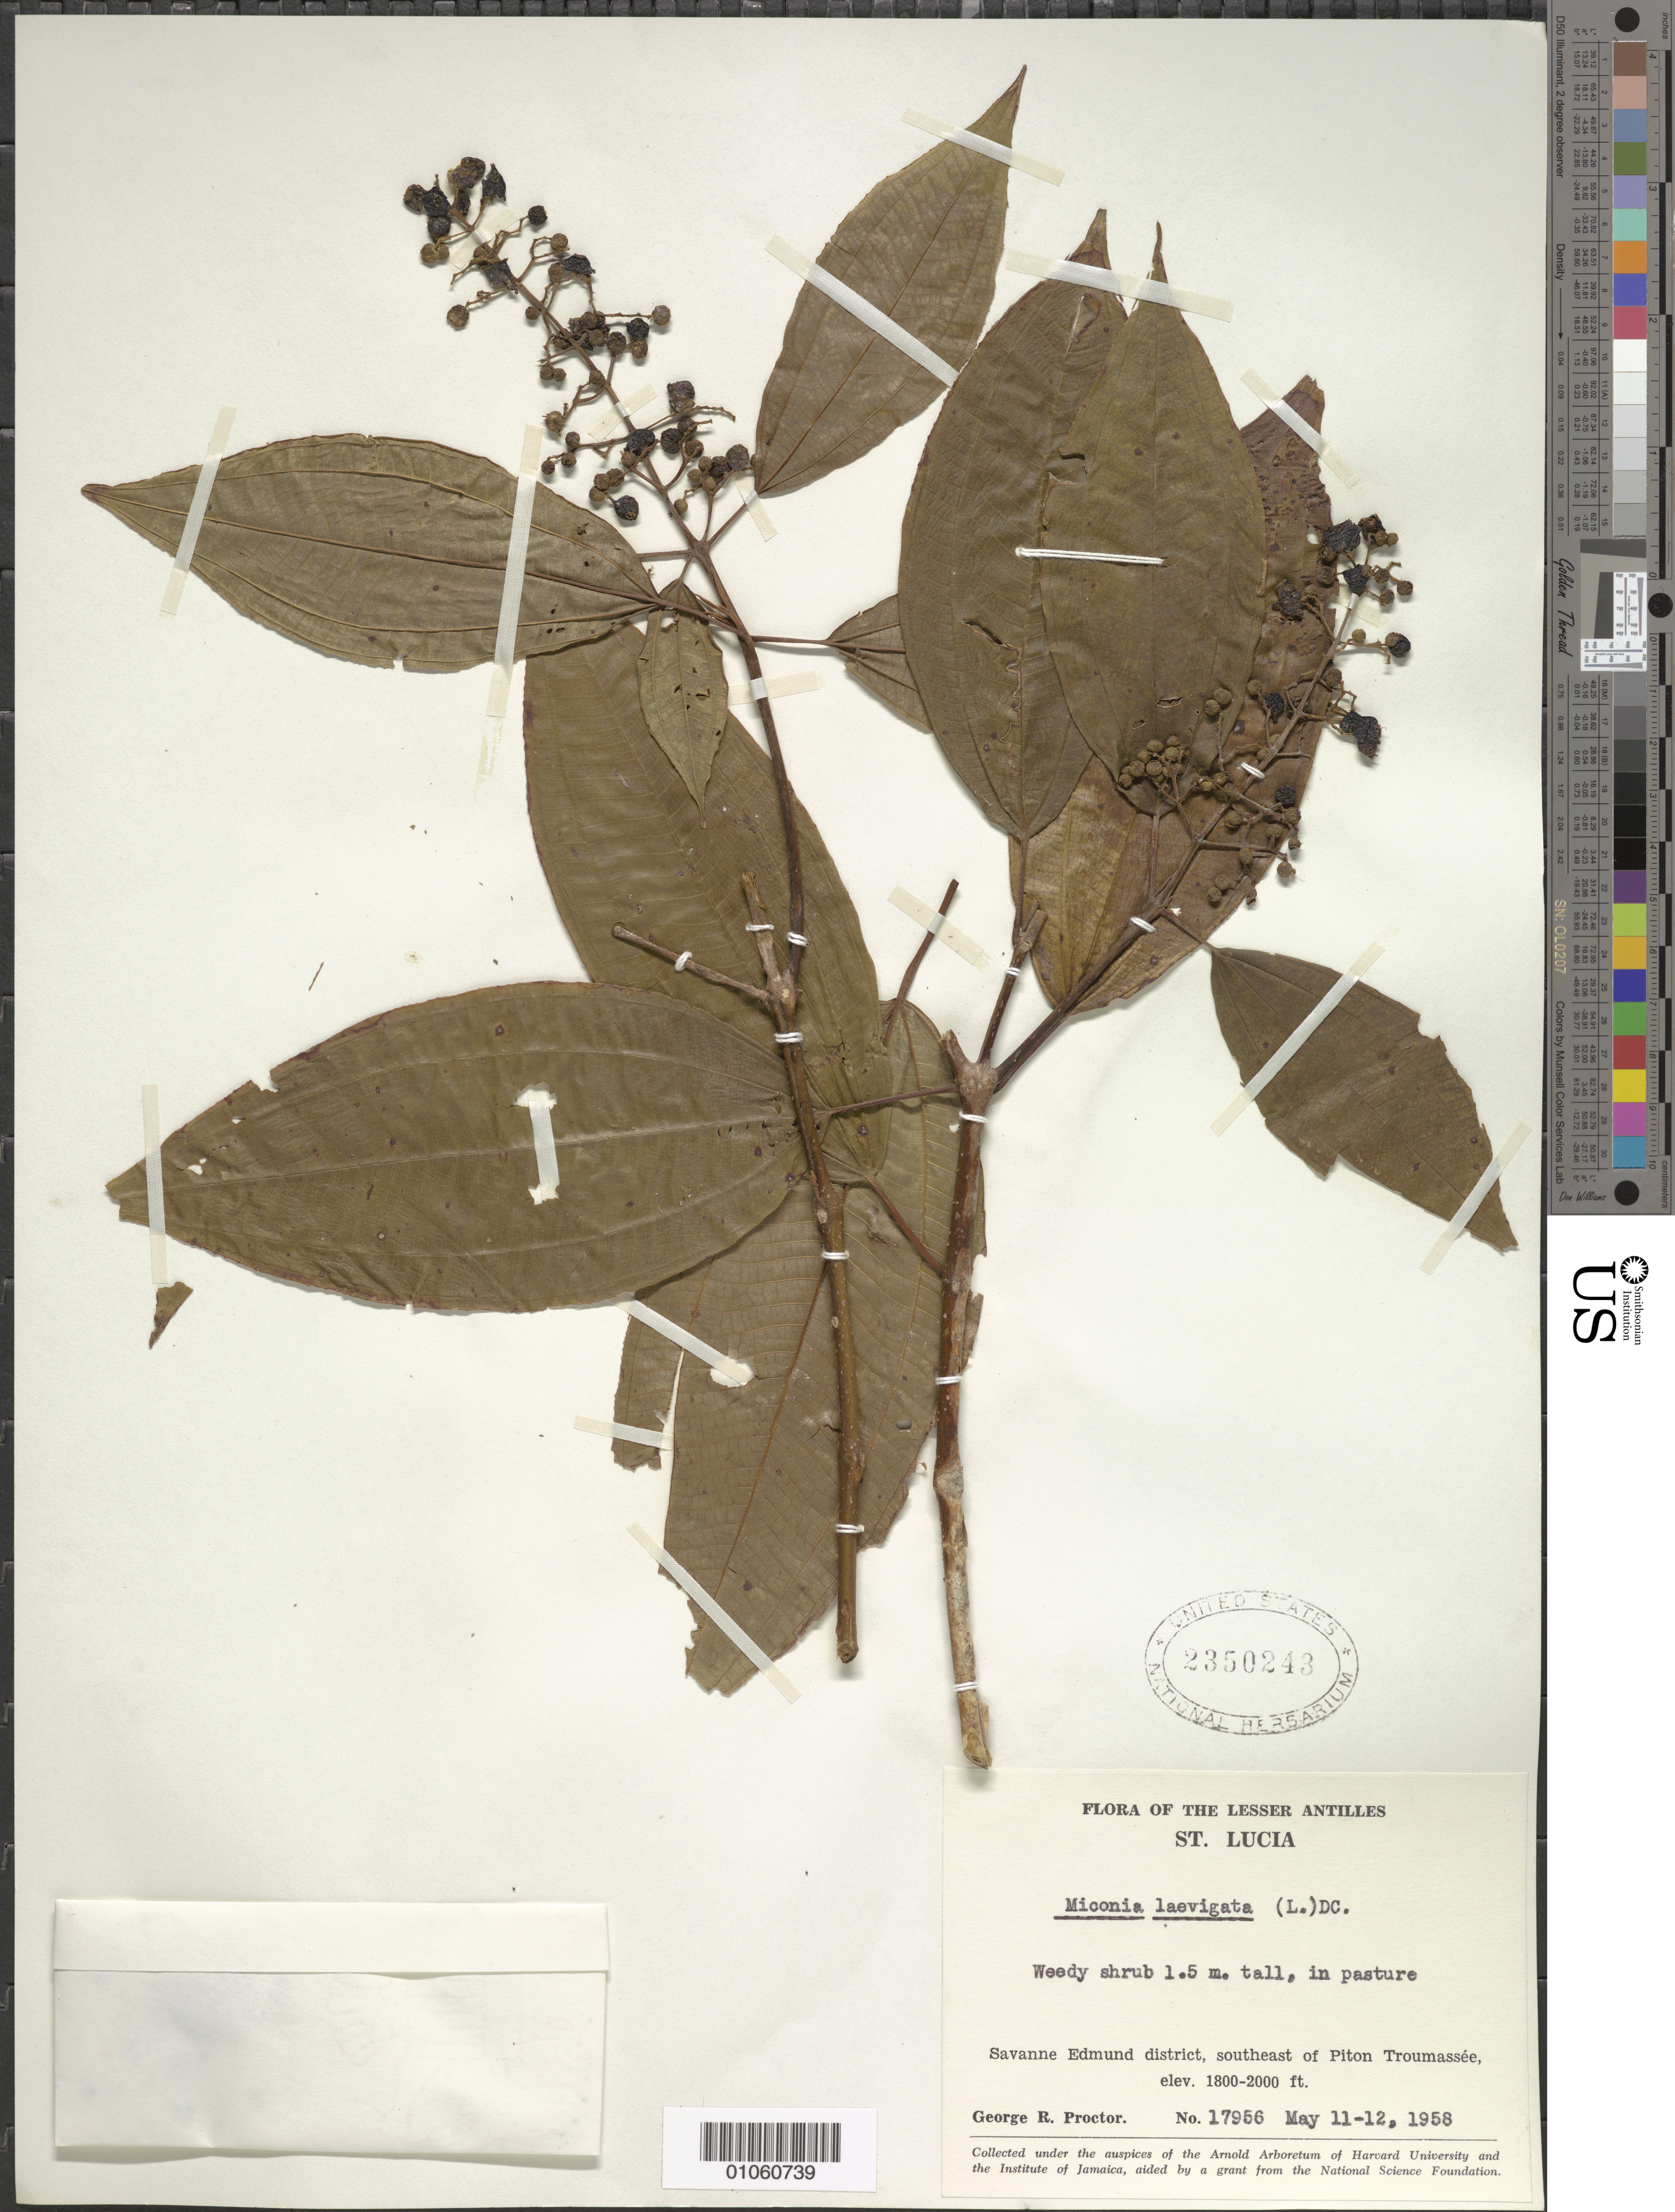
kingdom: Plantae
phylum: Tracheophyta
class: Magnoliopsida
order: Myrtales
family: Melastomataceae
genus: Miconia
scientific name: Miconia laevigata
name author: (L.) D. Don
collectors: G. R. Proctor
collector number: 17956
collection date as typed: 11 May 1958 to 12 May 1958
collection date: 1958-05-11/1958-05-12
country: St. Lucia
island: St. Lucia I.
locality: Savanne Edmund district, SE of Piton Troumassée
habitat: In pasture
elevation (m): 549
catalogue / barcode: US 2350243